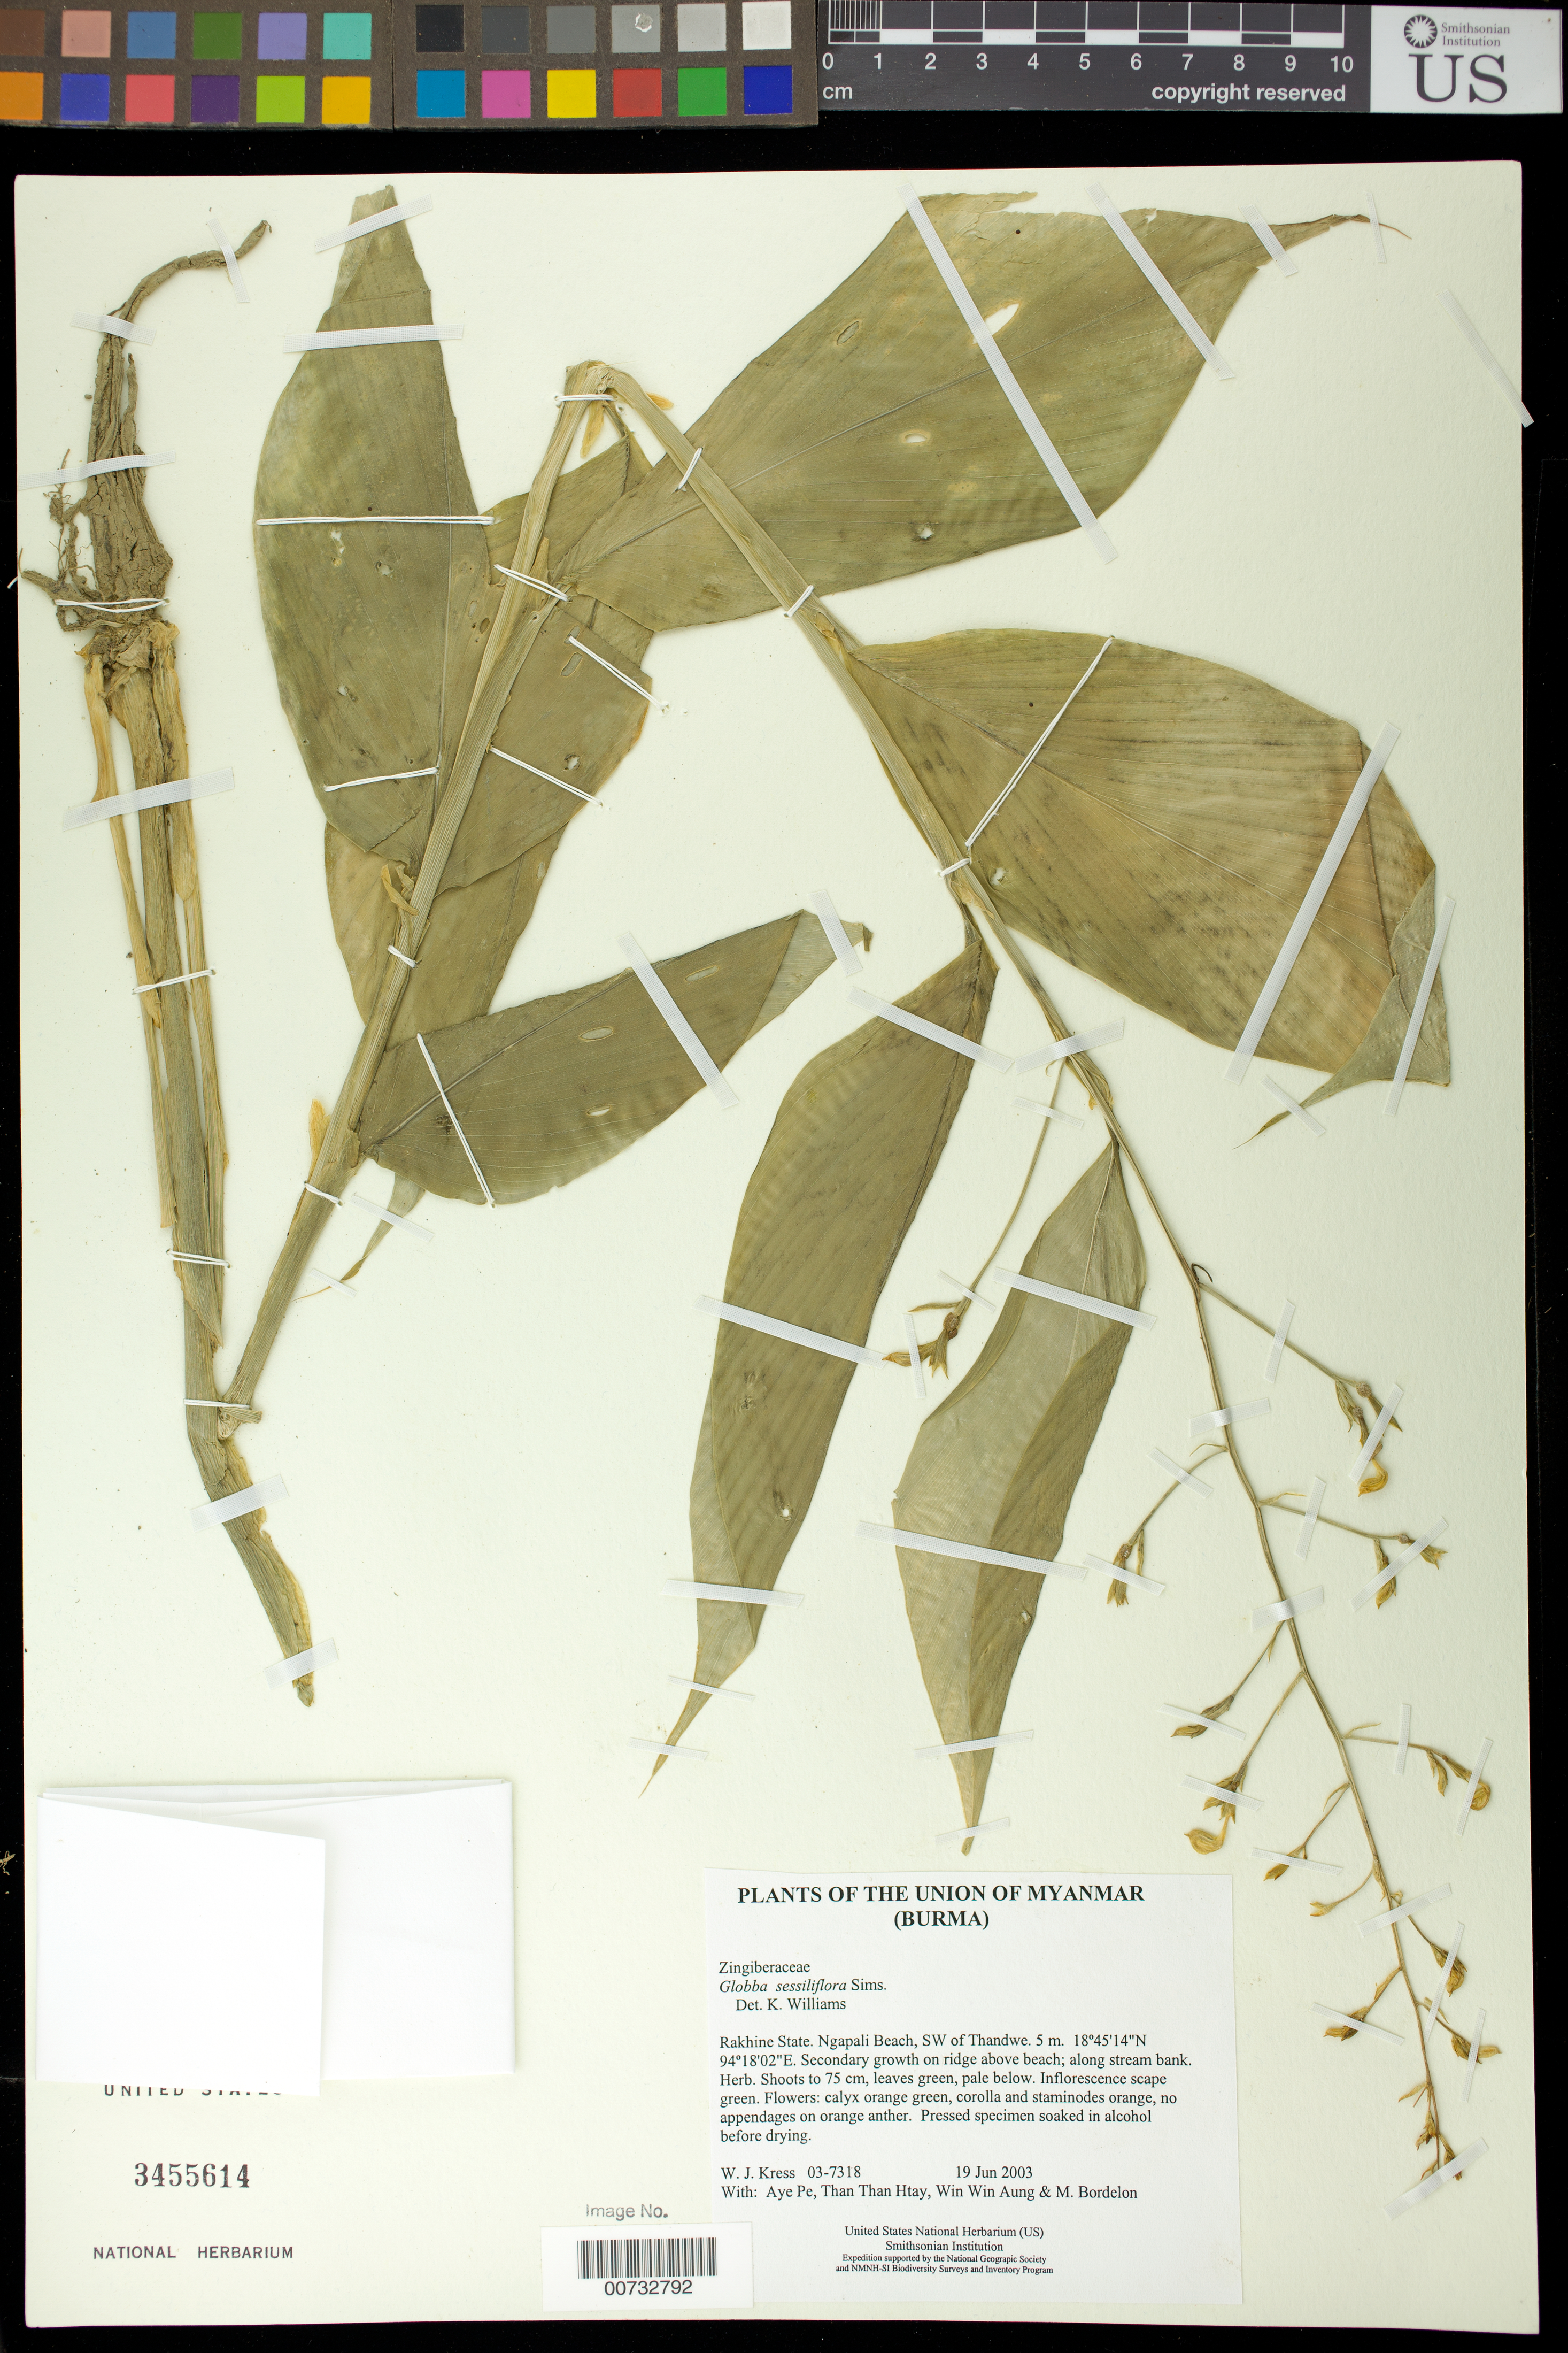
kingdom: Plantae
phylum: Tracheophyta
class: Liliopsida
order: Zingiberales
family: Zingiberaceae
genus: Globba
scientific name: Globba sessiliflora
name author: Sims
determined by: Williams, K. J.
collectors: W. J. Kress, Aye Pe, Than Than Htay, Win Win Aung & M. Bordelon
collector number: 03-7318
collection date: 2003-06-19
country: Myanmar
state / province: Rakhine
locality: Ngapali Beach, SW of Thandwe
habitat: Secondary growth on ridge above beach; along stream bank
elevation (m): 5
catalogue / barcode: US 3455614